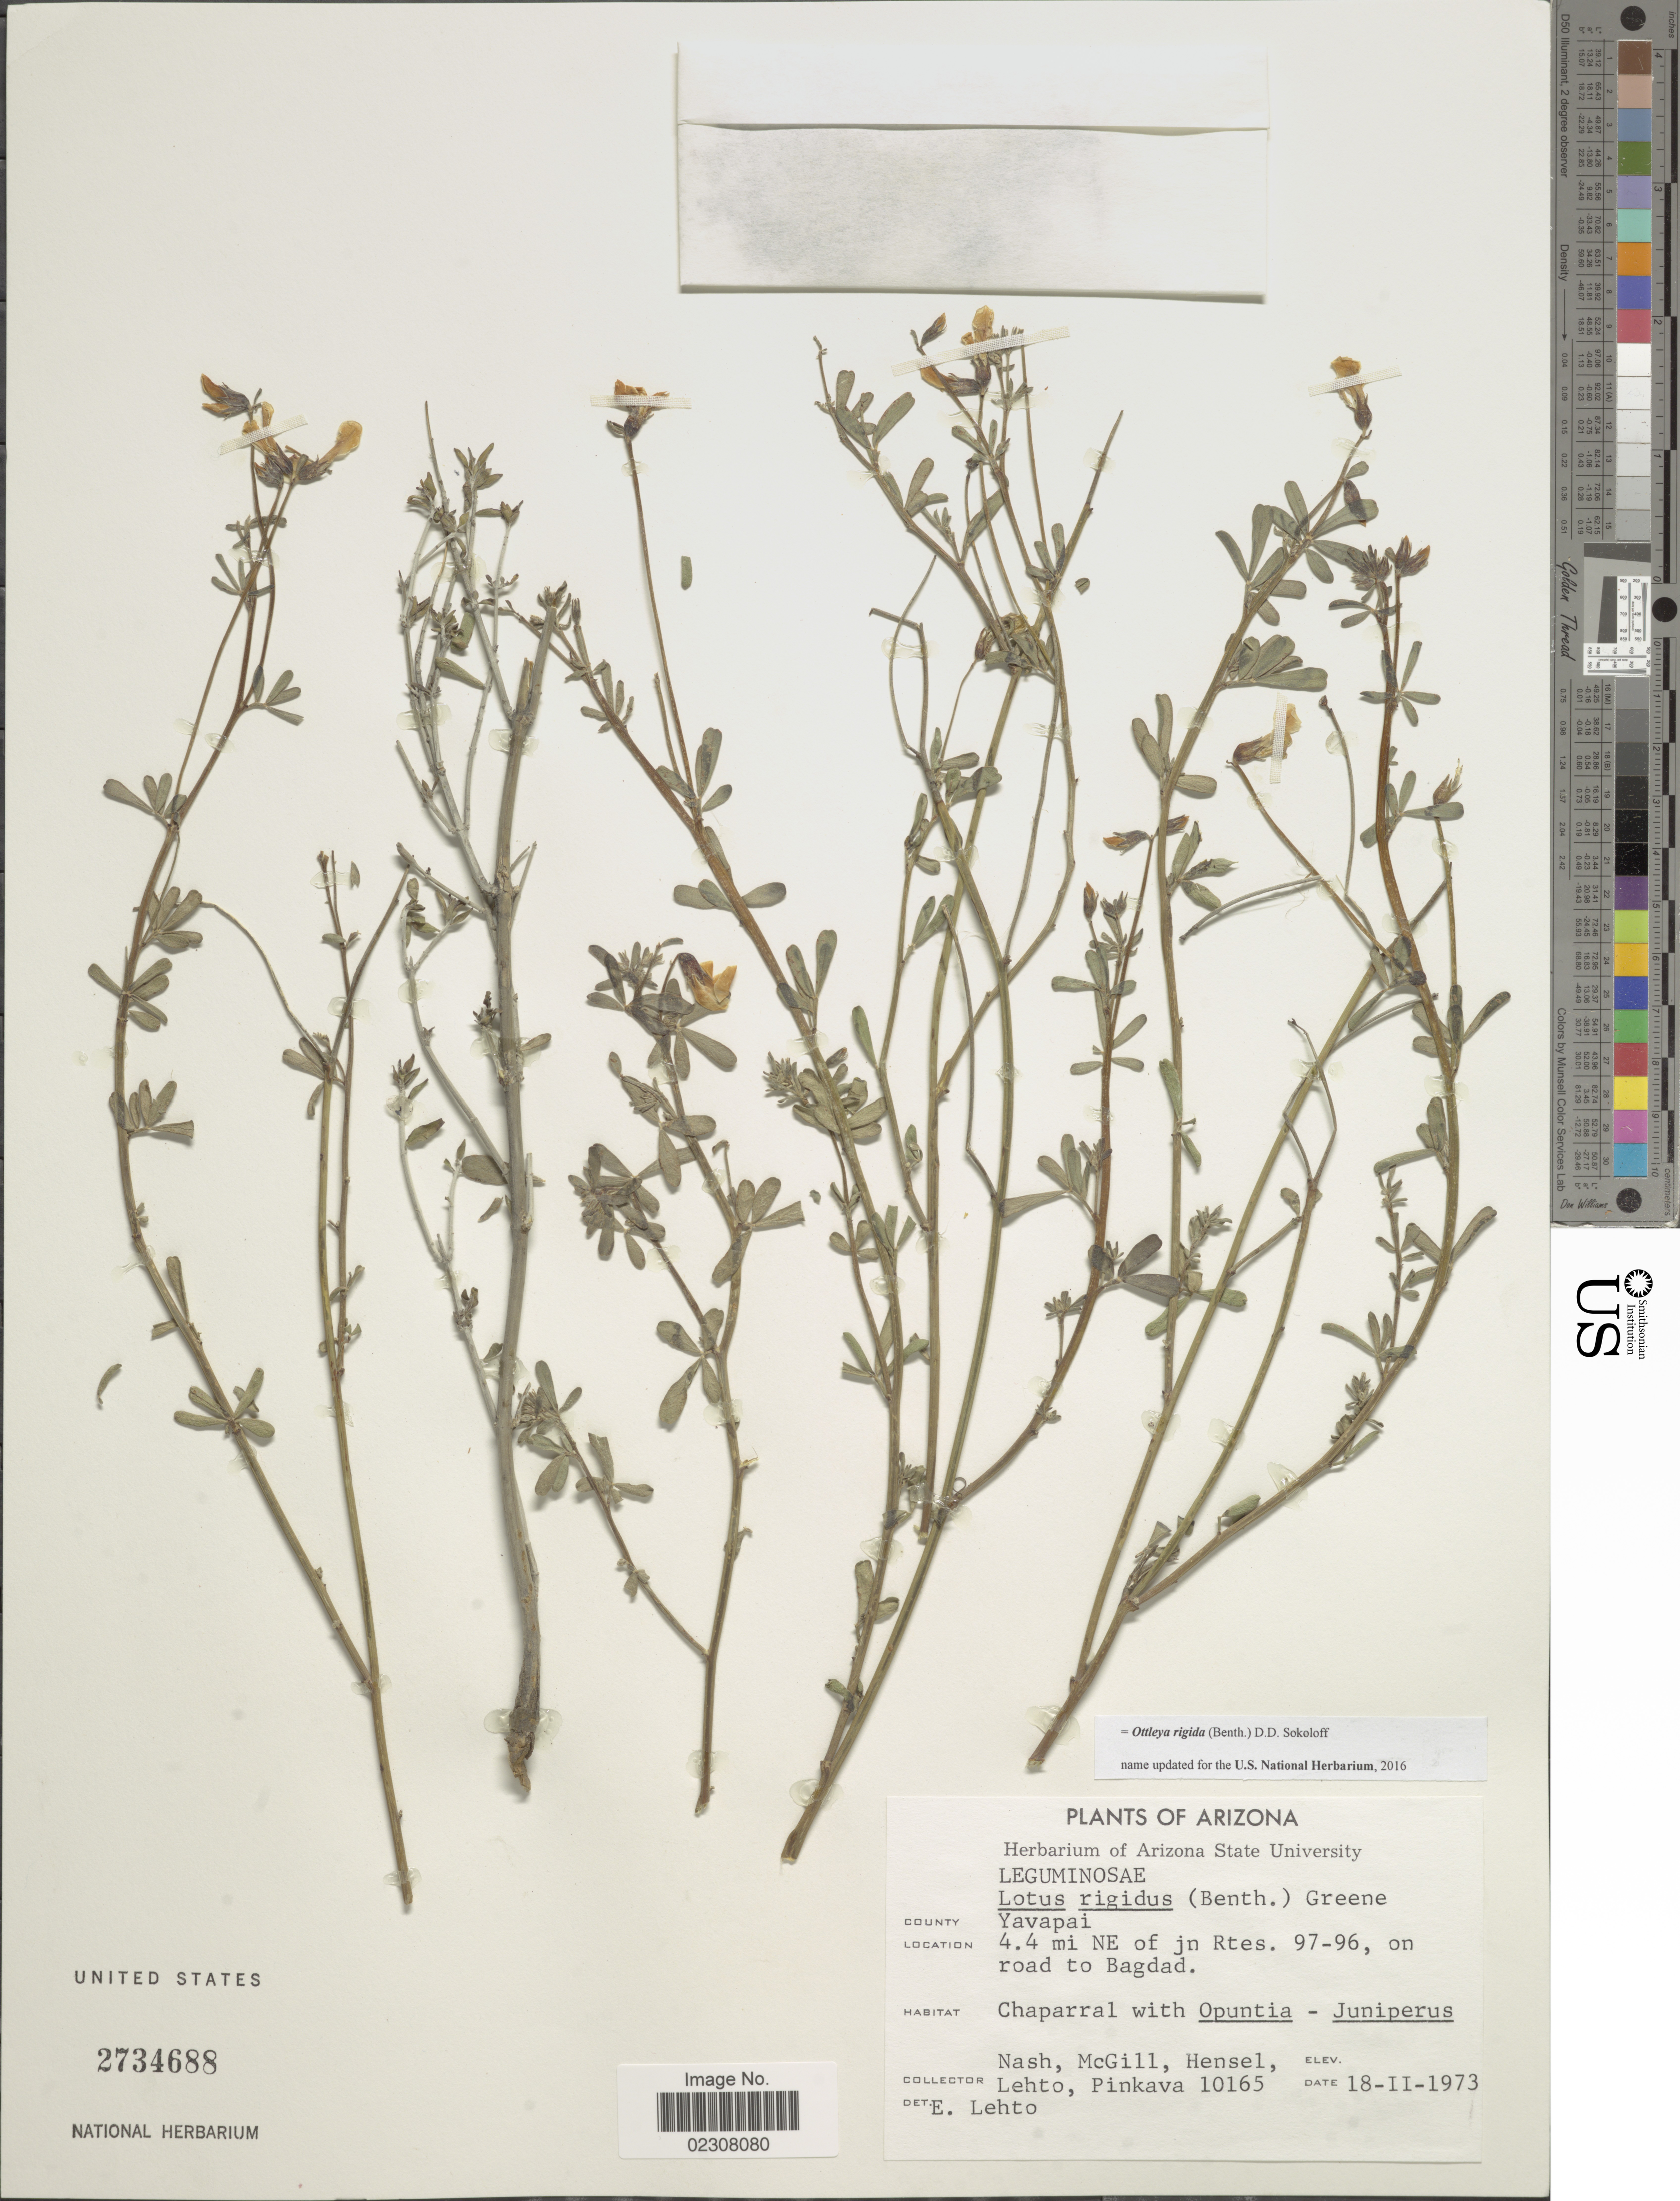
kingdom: Plantae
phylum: Tracheophyta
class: Magnoliopsida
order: Fabales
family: Fabaceae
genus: Ottleya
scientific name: Ottleya rigida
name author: (Benth.) D.D. Sokoloff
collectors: -- Nash, -. McGill, -. Hensel, -. Lehto & -. Pinkava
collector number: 10165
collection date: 1973-02-18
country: United States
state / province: Arizona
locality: Yavapai, 4.4 mi NE of jn Rtes. 97-96, on road to Bagdad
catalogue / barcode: US 2734688